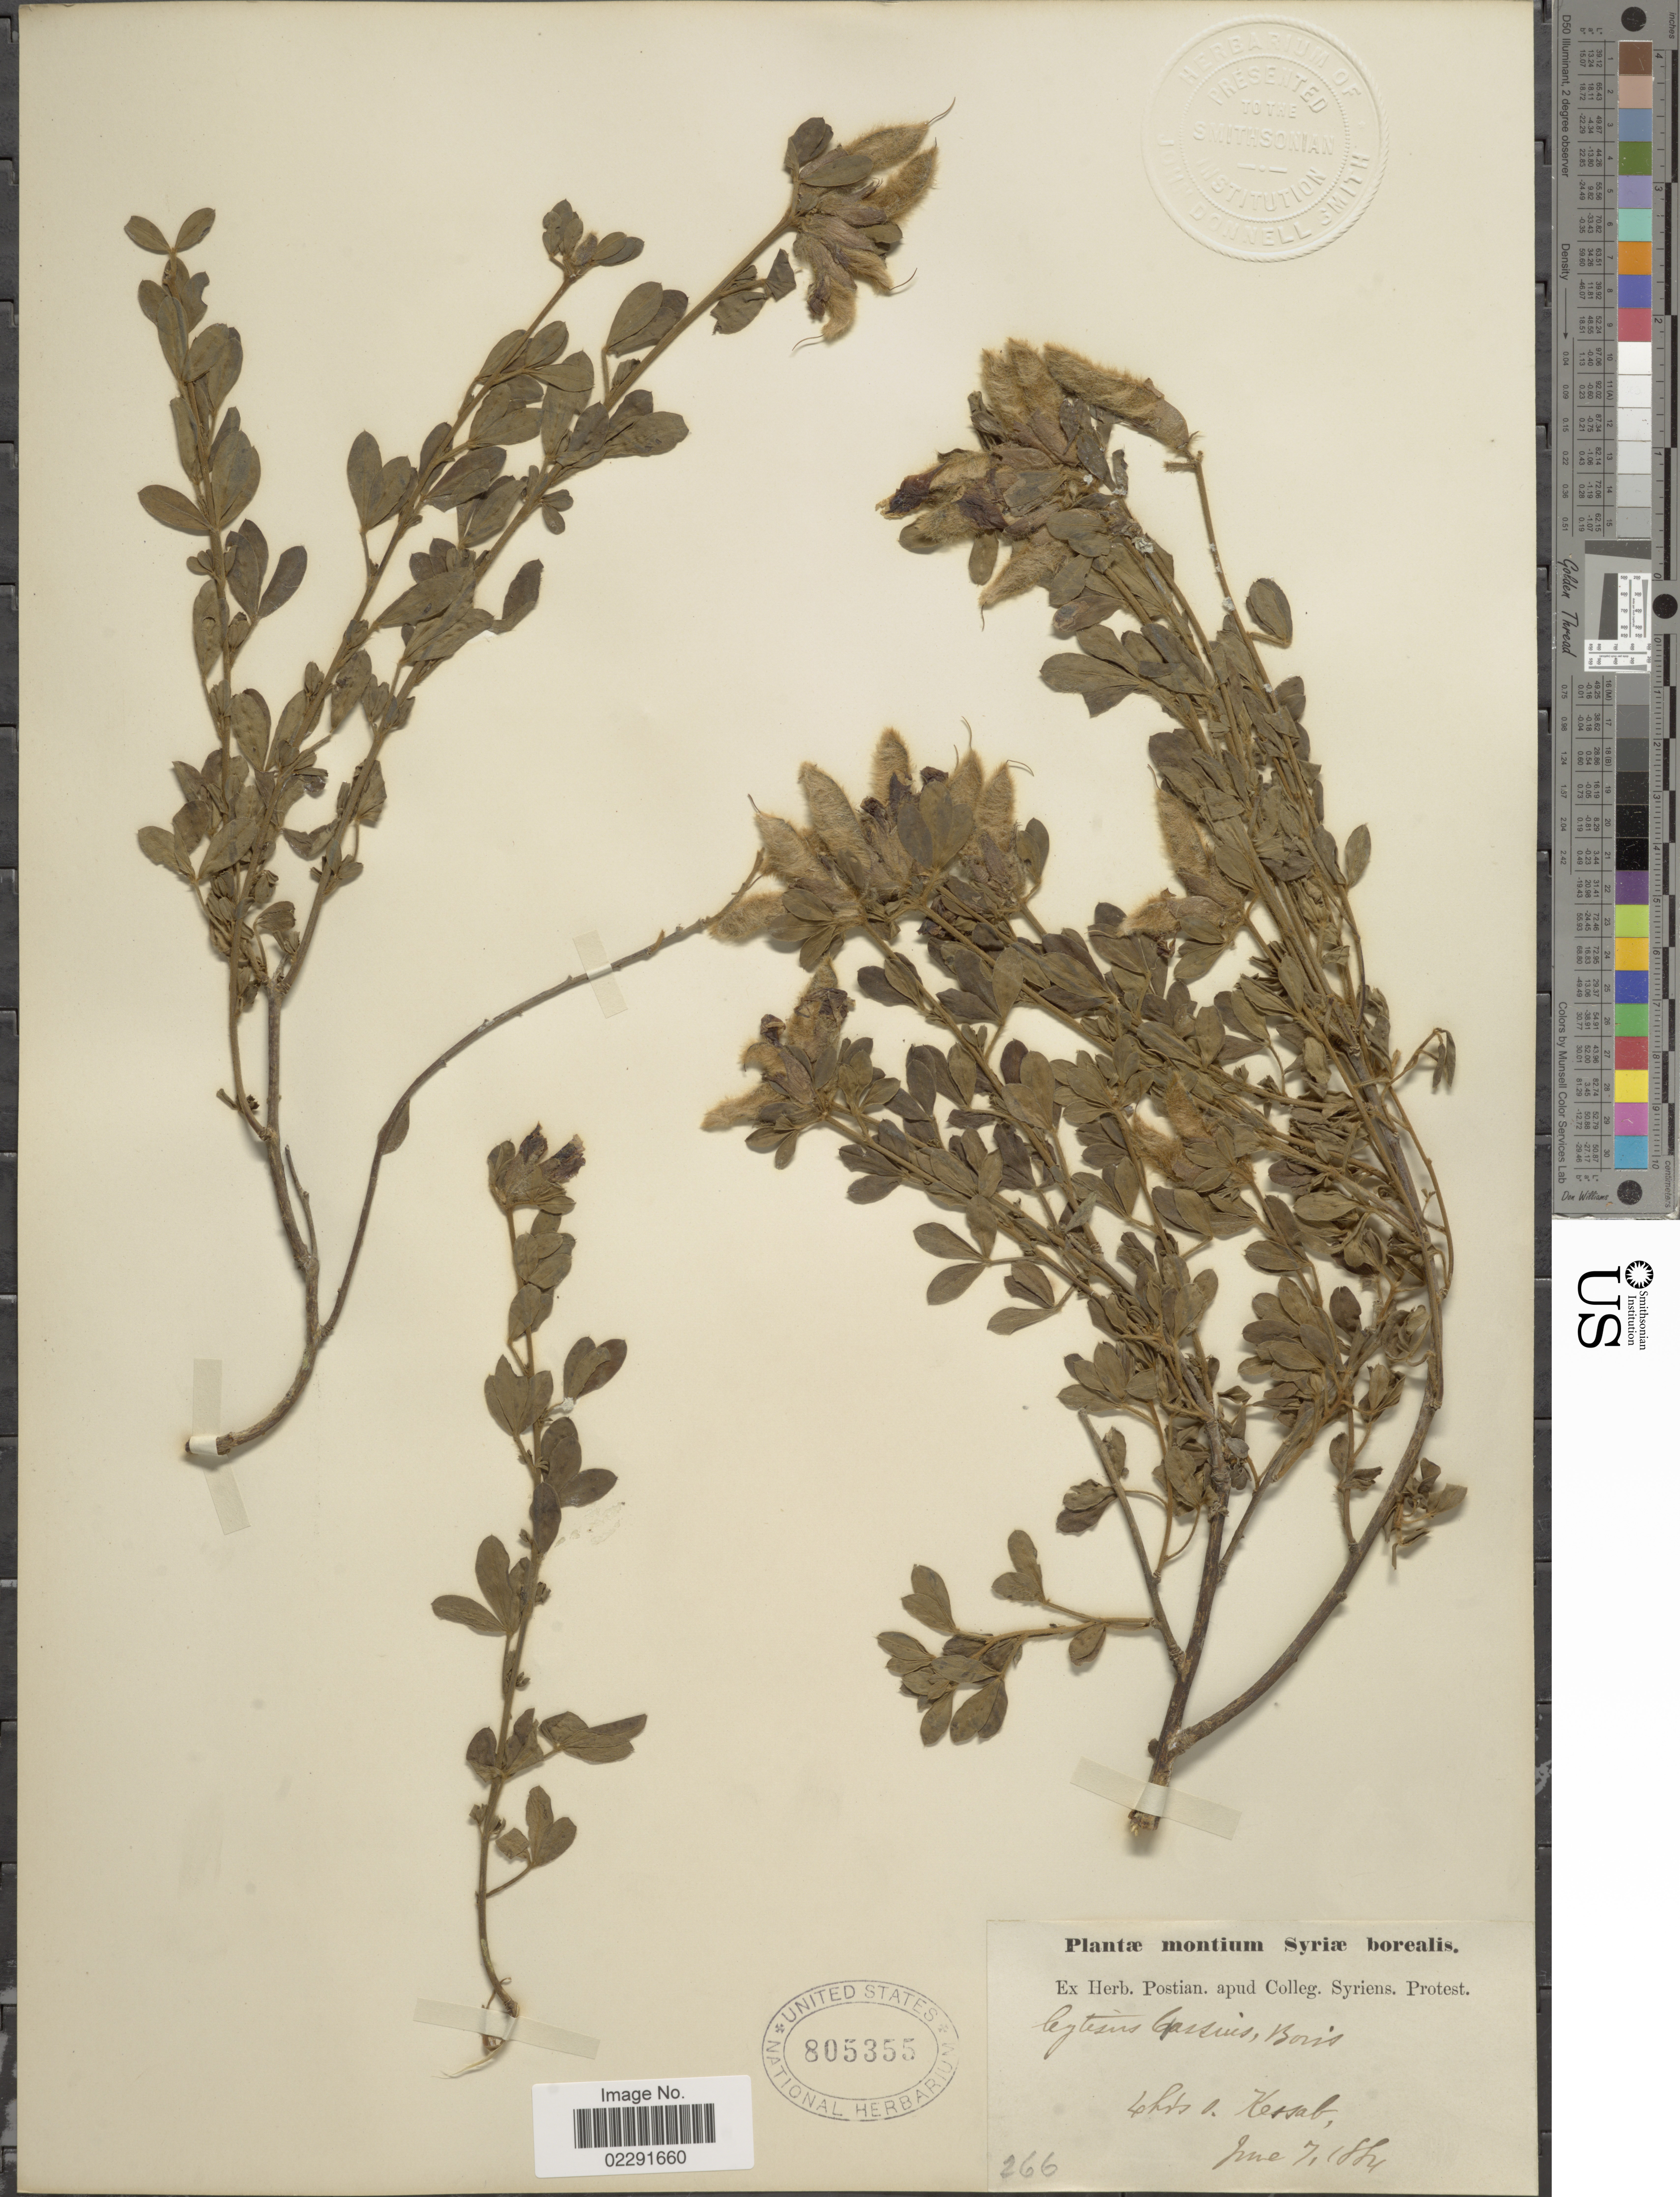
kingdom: Plantae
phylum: Tracheophyta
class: Magnoliopsida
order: Fabales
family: Fabaceae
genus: Cytisus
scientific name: Cytisus cassius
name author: Boiss.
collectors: ex herb. Postian. apud Colleg. Syriens. Protest. USE "Fannie P. A. Shepard" (10308853) AS PRIMARY COLLECTOR INSTEAD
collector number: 266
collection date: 1884-06-07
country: Syria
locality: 4hios, Kessab, Syriae borealis. [interpreted]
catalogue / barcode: US 805355